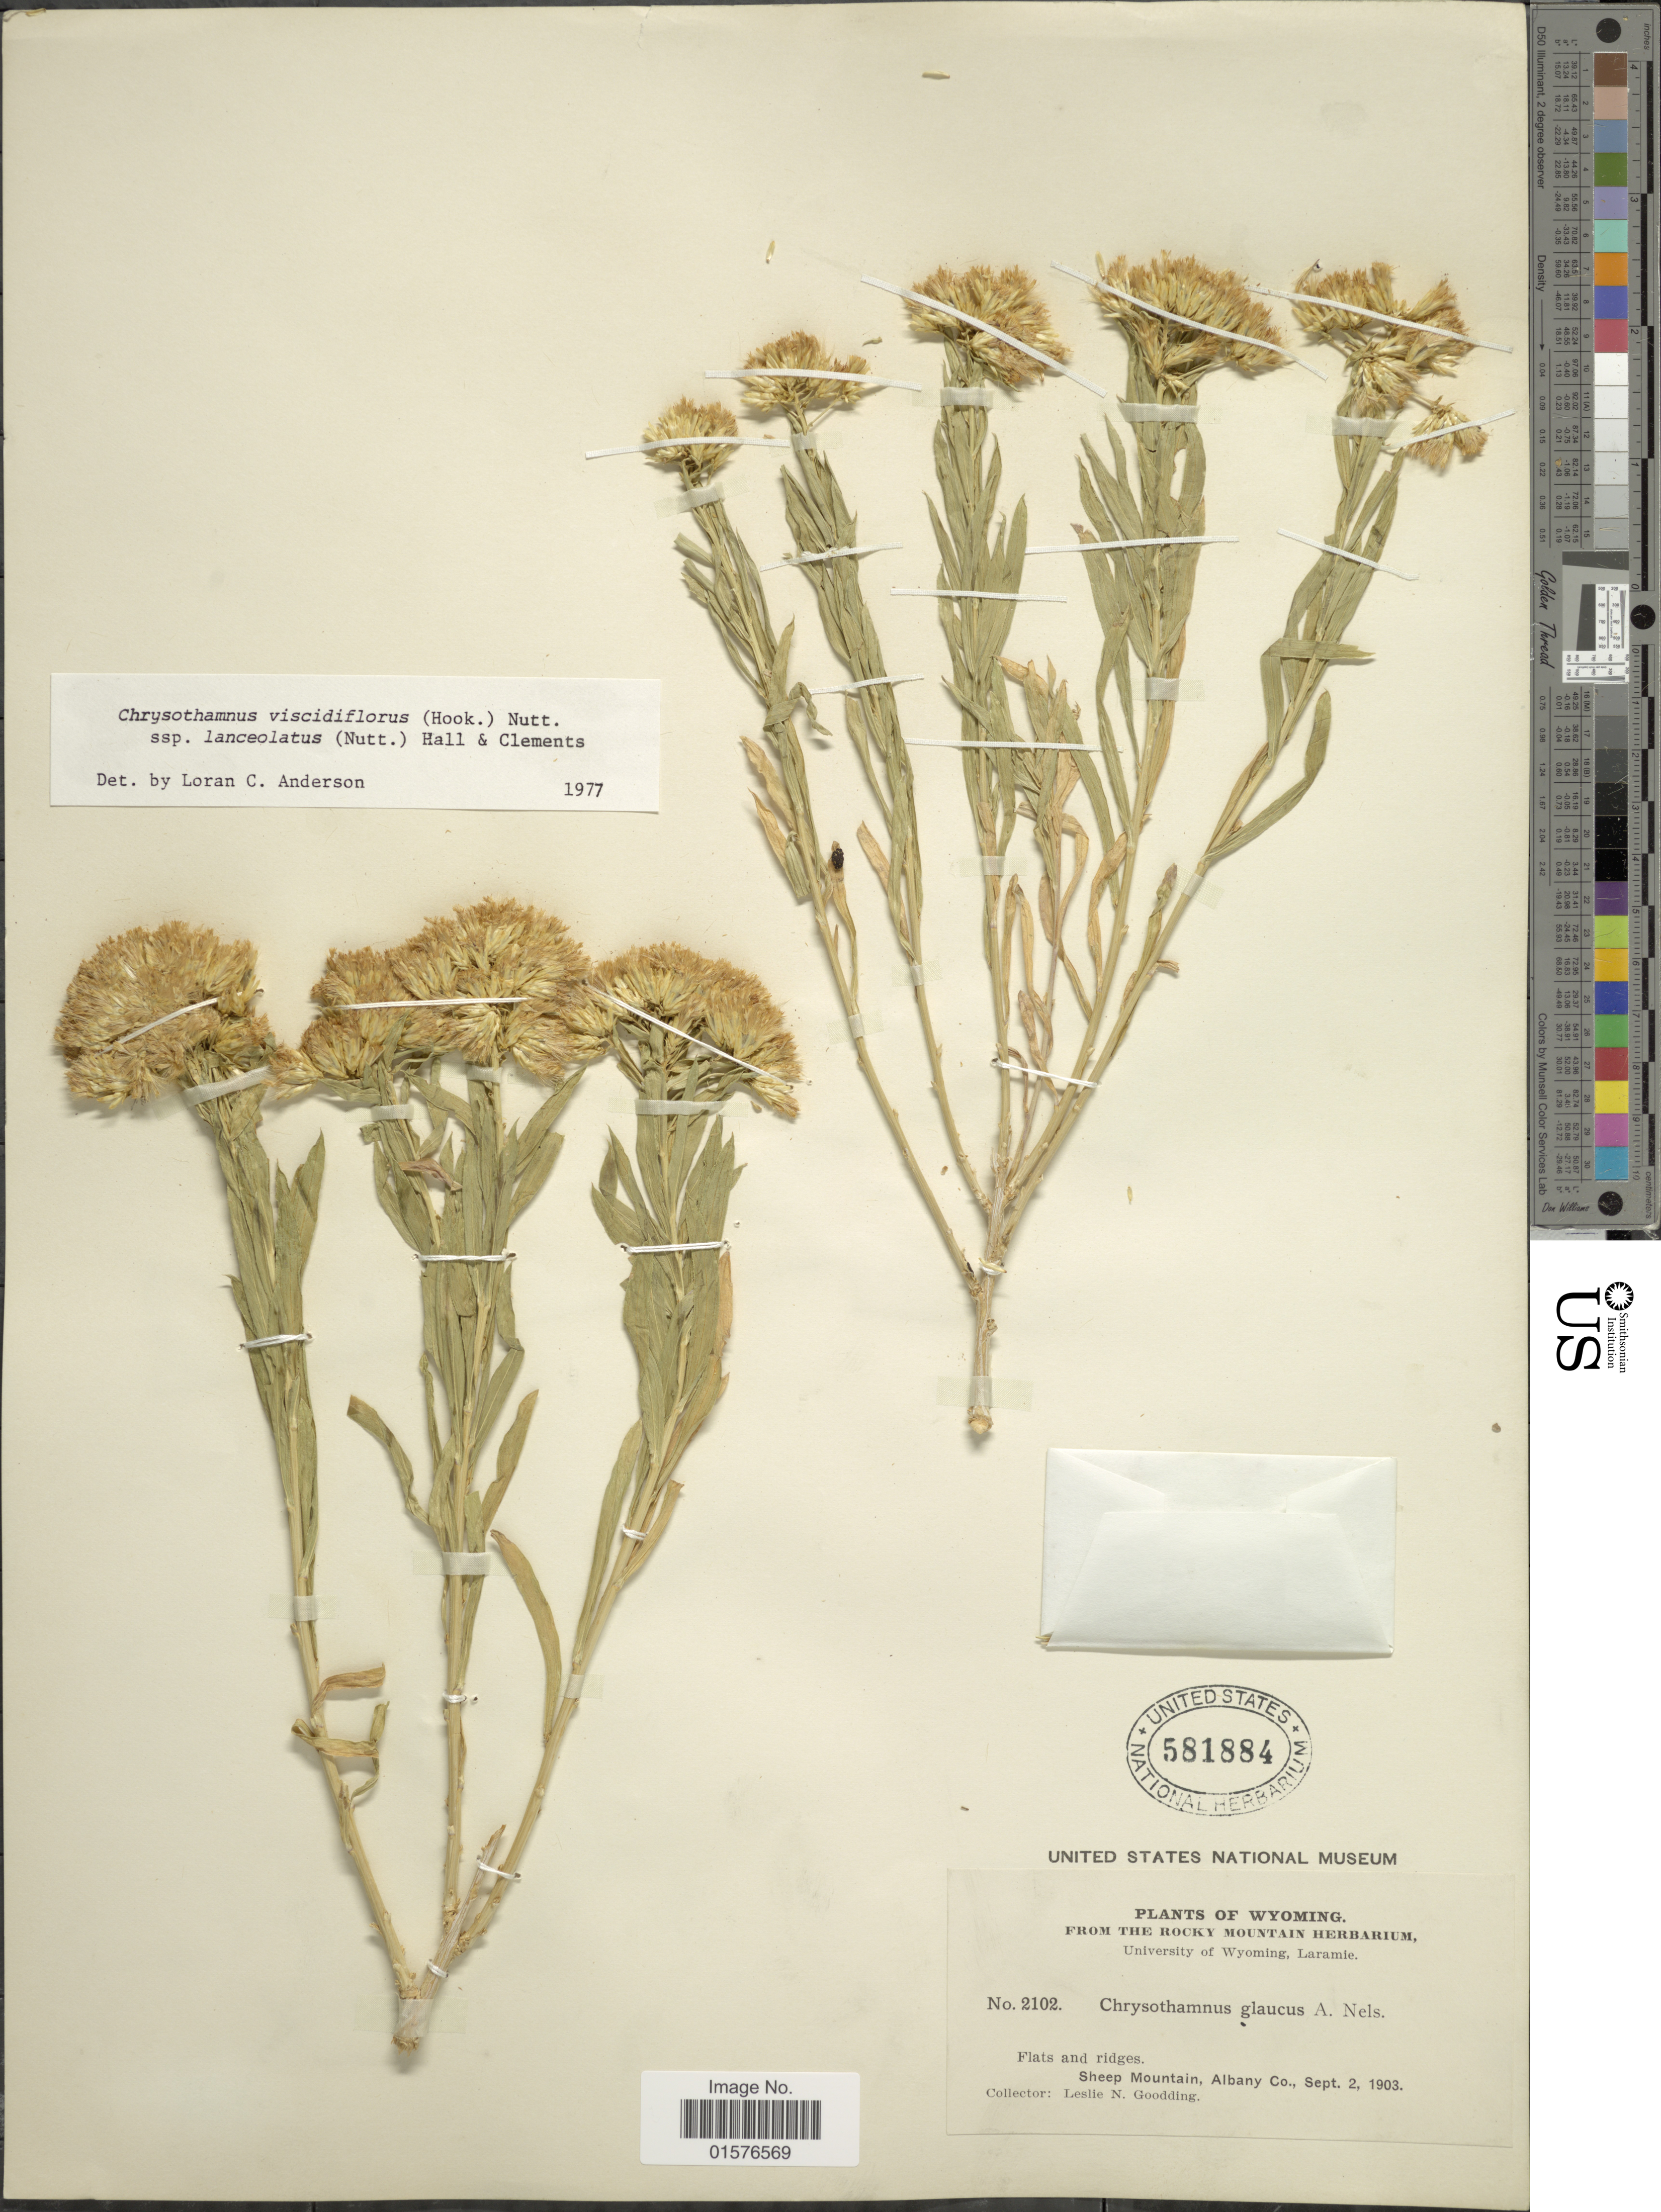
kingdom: Plantae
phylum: Tracheophyta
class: Magnoliopsida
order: Asterales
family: Asteraceae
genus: Chrysothamnus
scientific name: Chrysothamnus viscidiflorus subsp. lanceolatus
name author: (Nutt.) H.M. Hall & Clem.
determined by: Urbatsch, Lowell E., Curator (LSU), Louisiana State University (UNITED STATES)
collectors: L. N. Goodding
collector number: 2102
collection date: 1903-09-02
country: United States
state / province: Wyoming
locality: Sheep Mountain, Albany Co.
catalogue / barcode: US 581884